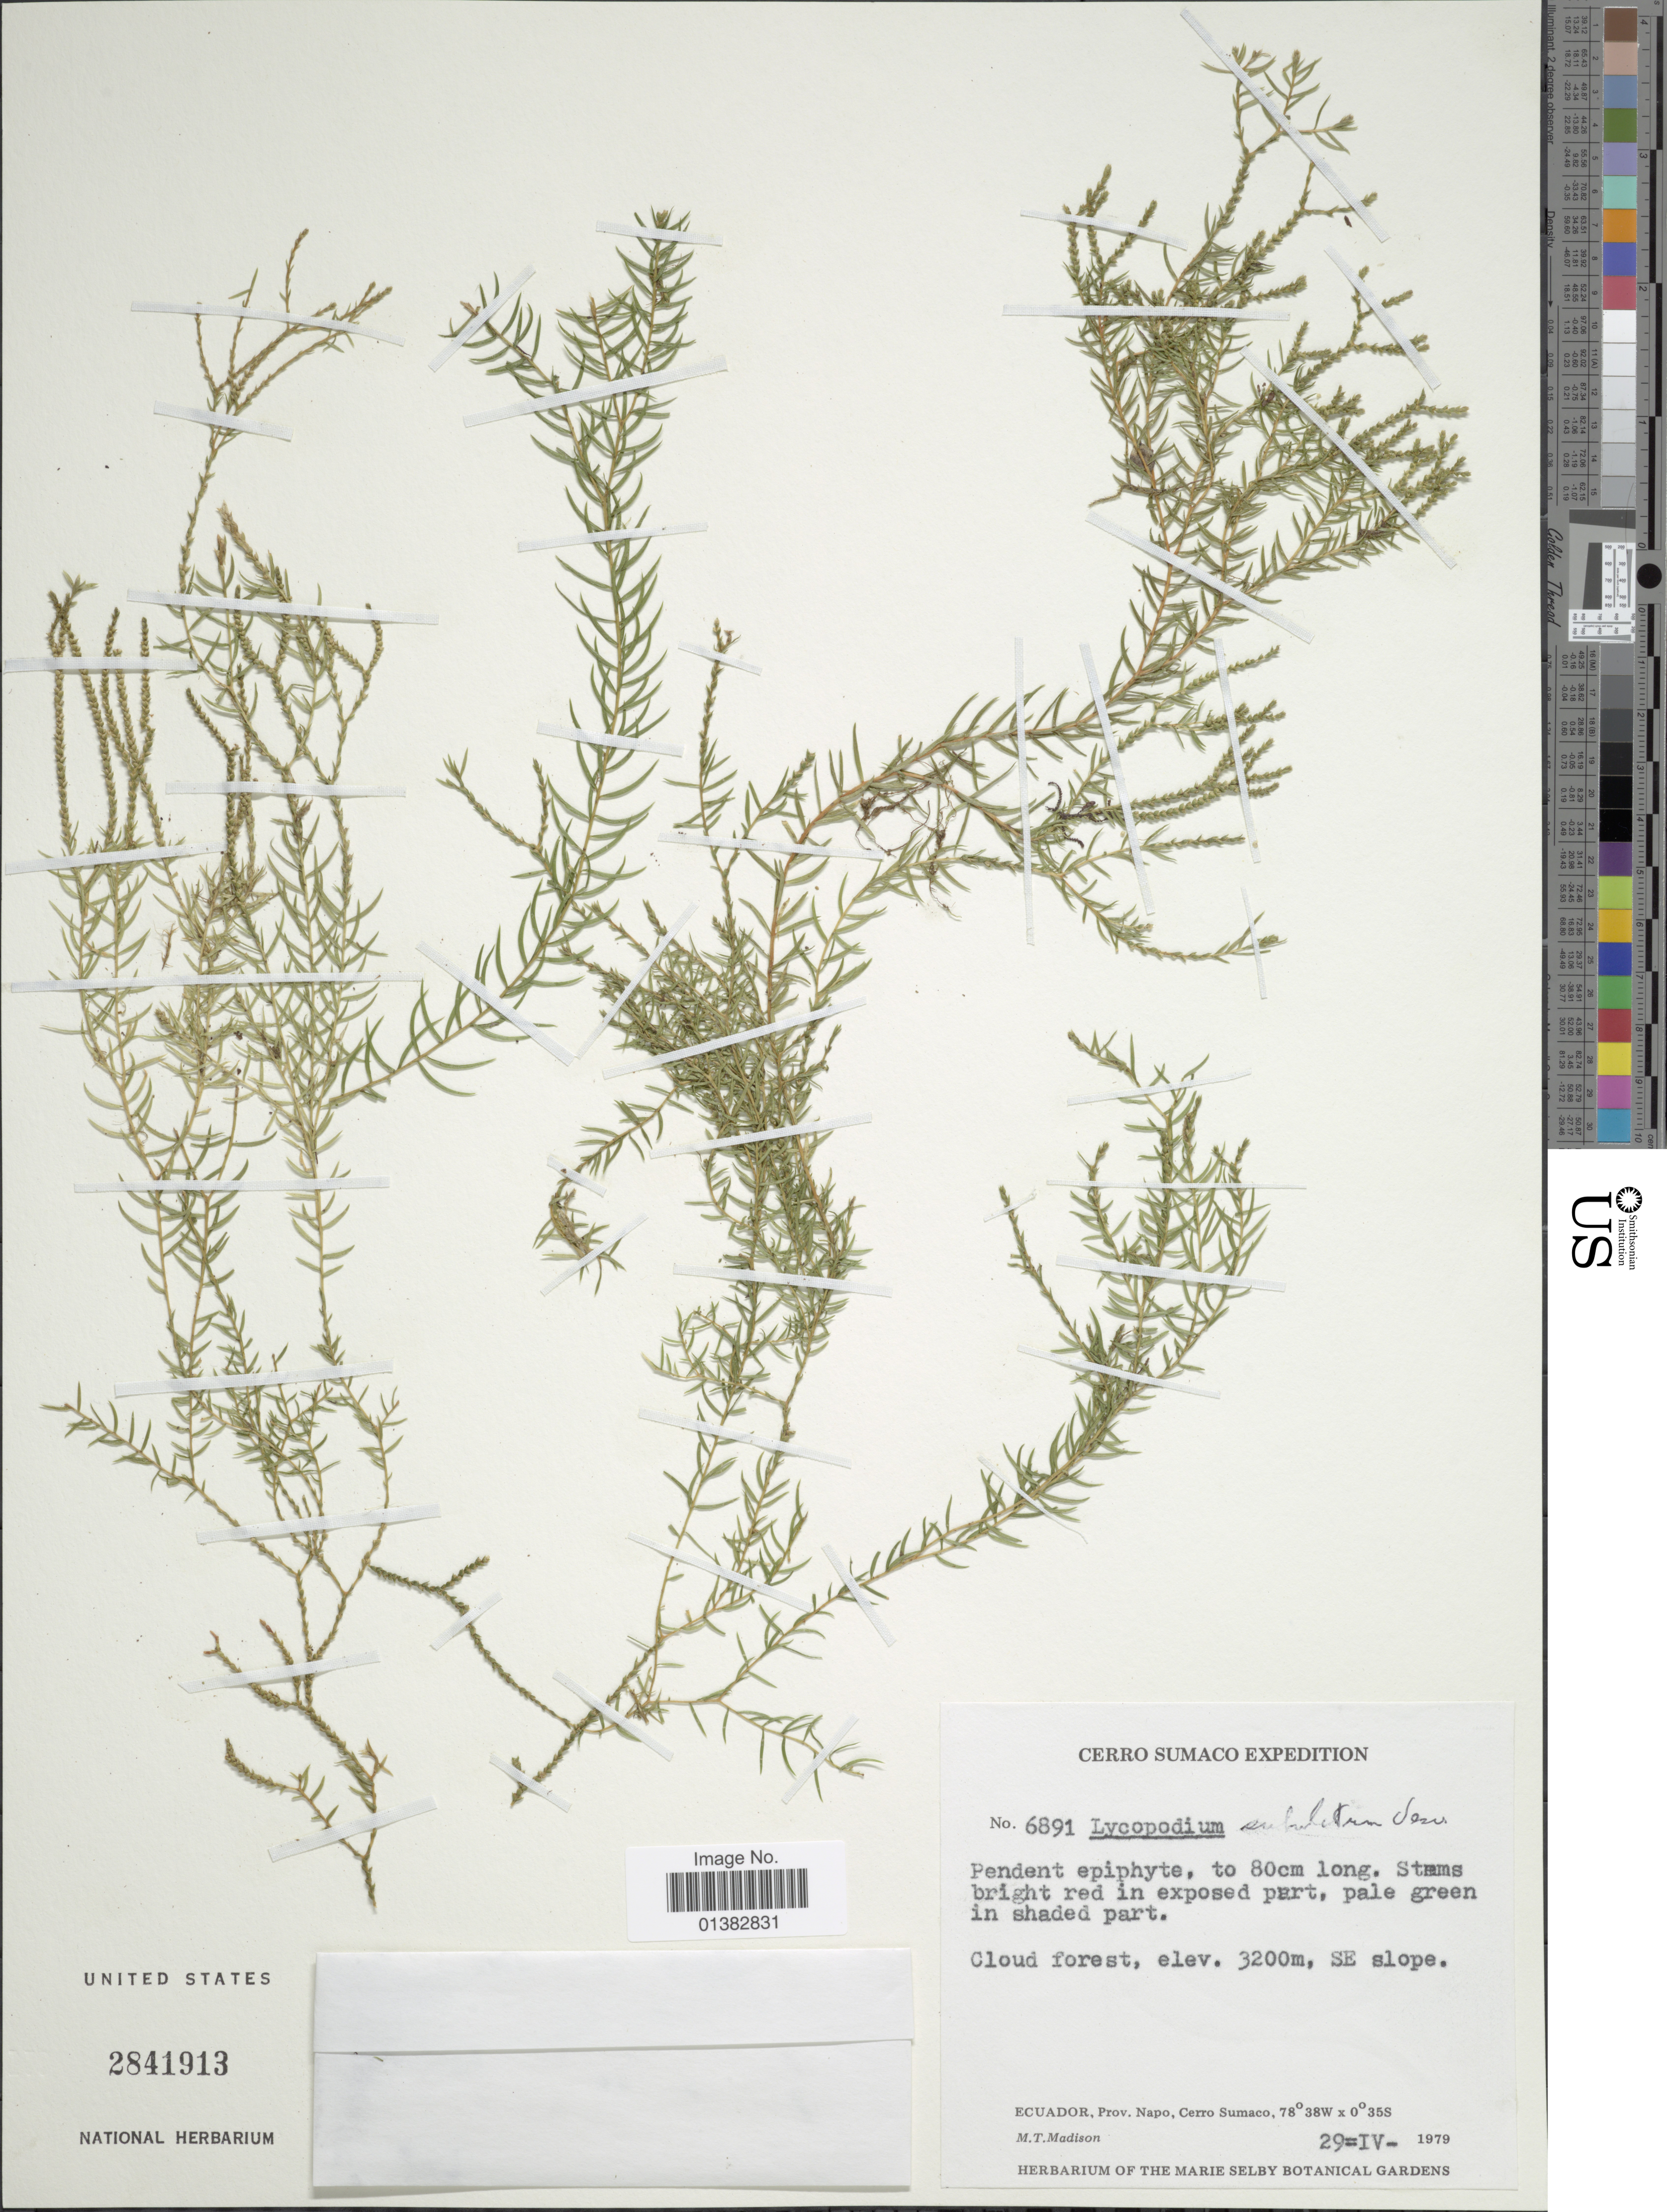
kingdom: Plantae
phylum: Tracheophyta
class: Lycopodiopsida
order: Lycopodiales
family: Lycopodiaceae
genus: Phlegmariurus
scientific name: Phlegmariurus subulatus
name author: (Desv. ex Poir.) B. Øllg.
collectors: M. T. Madison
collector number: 6891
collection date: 1979-04-29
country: Ecuador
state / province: Napo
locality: Cerro Sumaco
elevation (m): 3200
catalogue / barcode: US 2841913